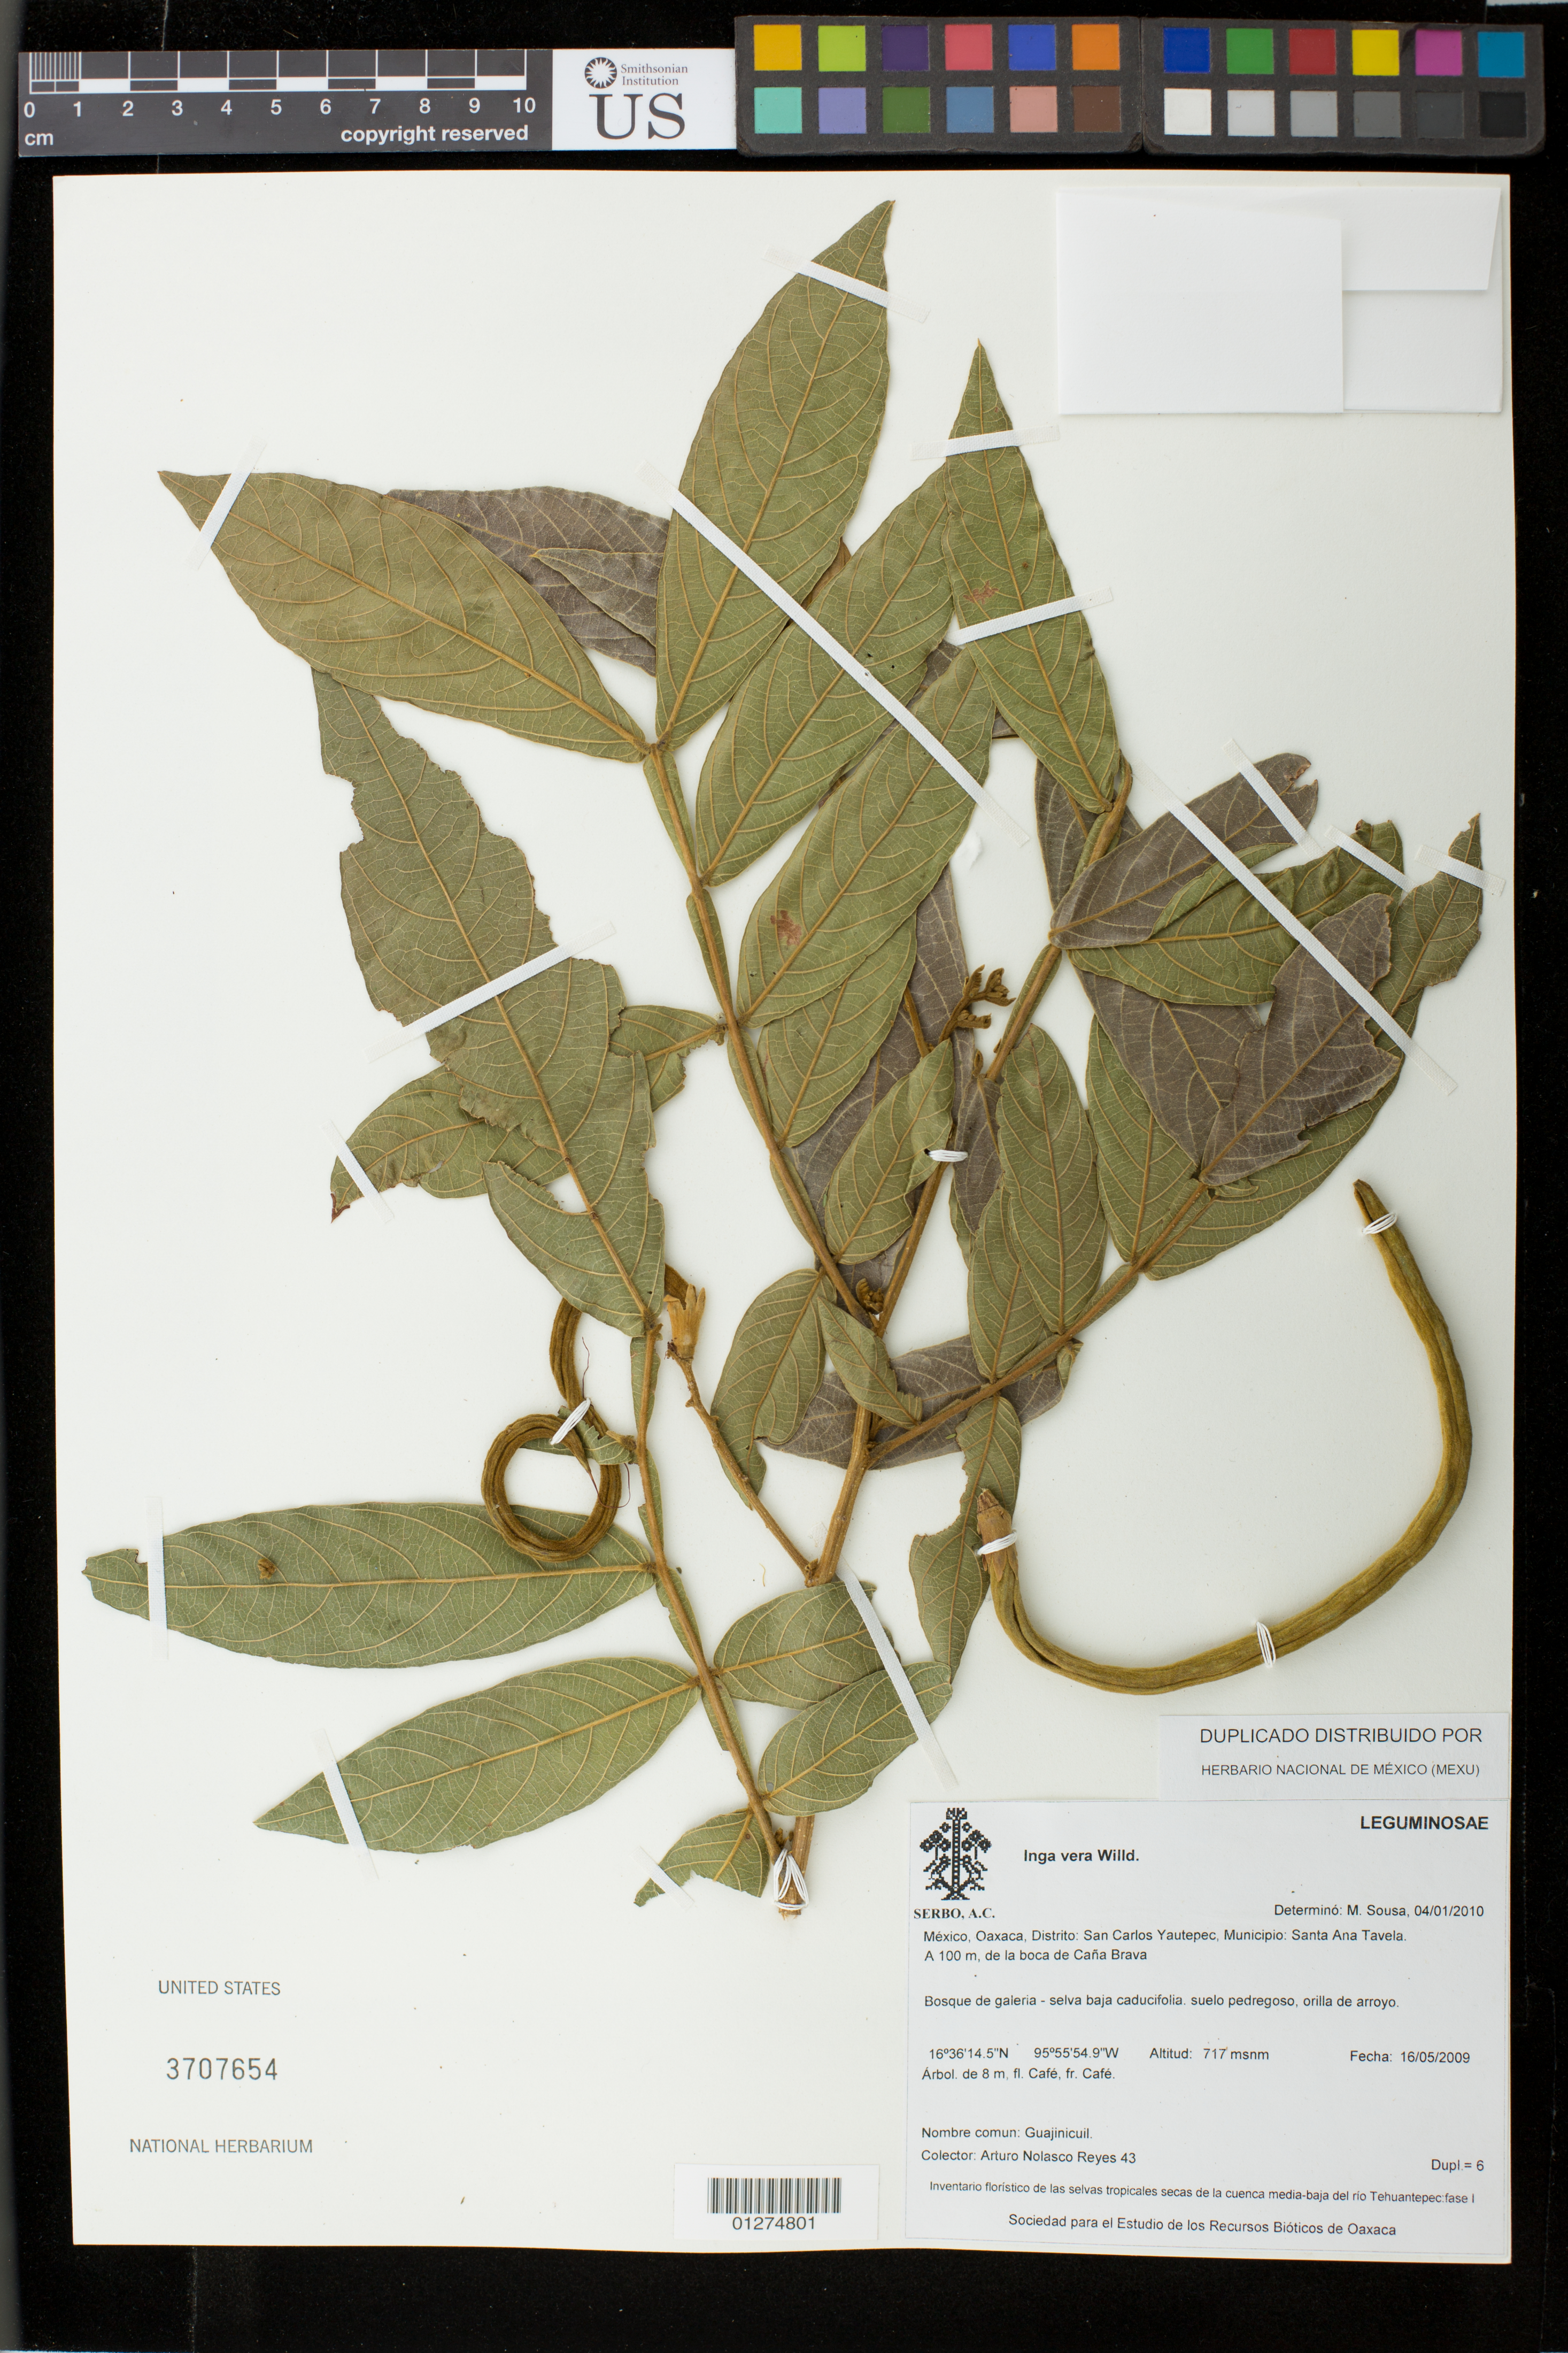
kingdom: Plantae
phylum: Tracheophyta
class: Magnoliopsida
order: Fabales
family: Fabaceae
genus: Inga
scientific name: Inga vera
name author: Willd.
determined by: Sousa, M.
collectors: A. Nolasco Reyes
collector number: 43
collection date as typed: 16/05/2009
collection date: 2009-05-16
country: Mexico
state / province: Oaxaca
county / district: Yautepec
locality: Distrito: San Carlos Yautepec, Municipio: Santa Ana Tavela, A 100 m, de la boca de Caña Brava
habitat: Bosque de galeria - selva baja caducifolia. Suelo pedregoso, orilla de arroyo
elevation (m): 717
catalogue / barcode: US 3707654